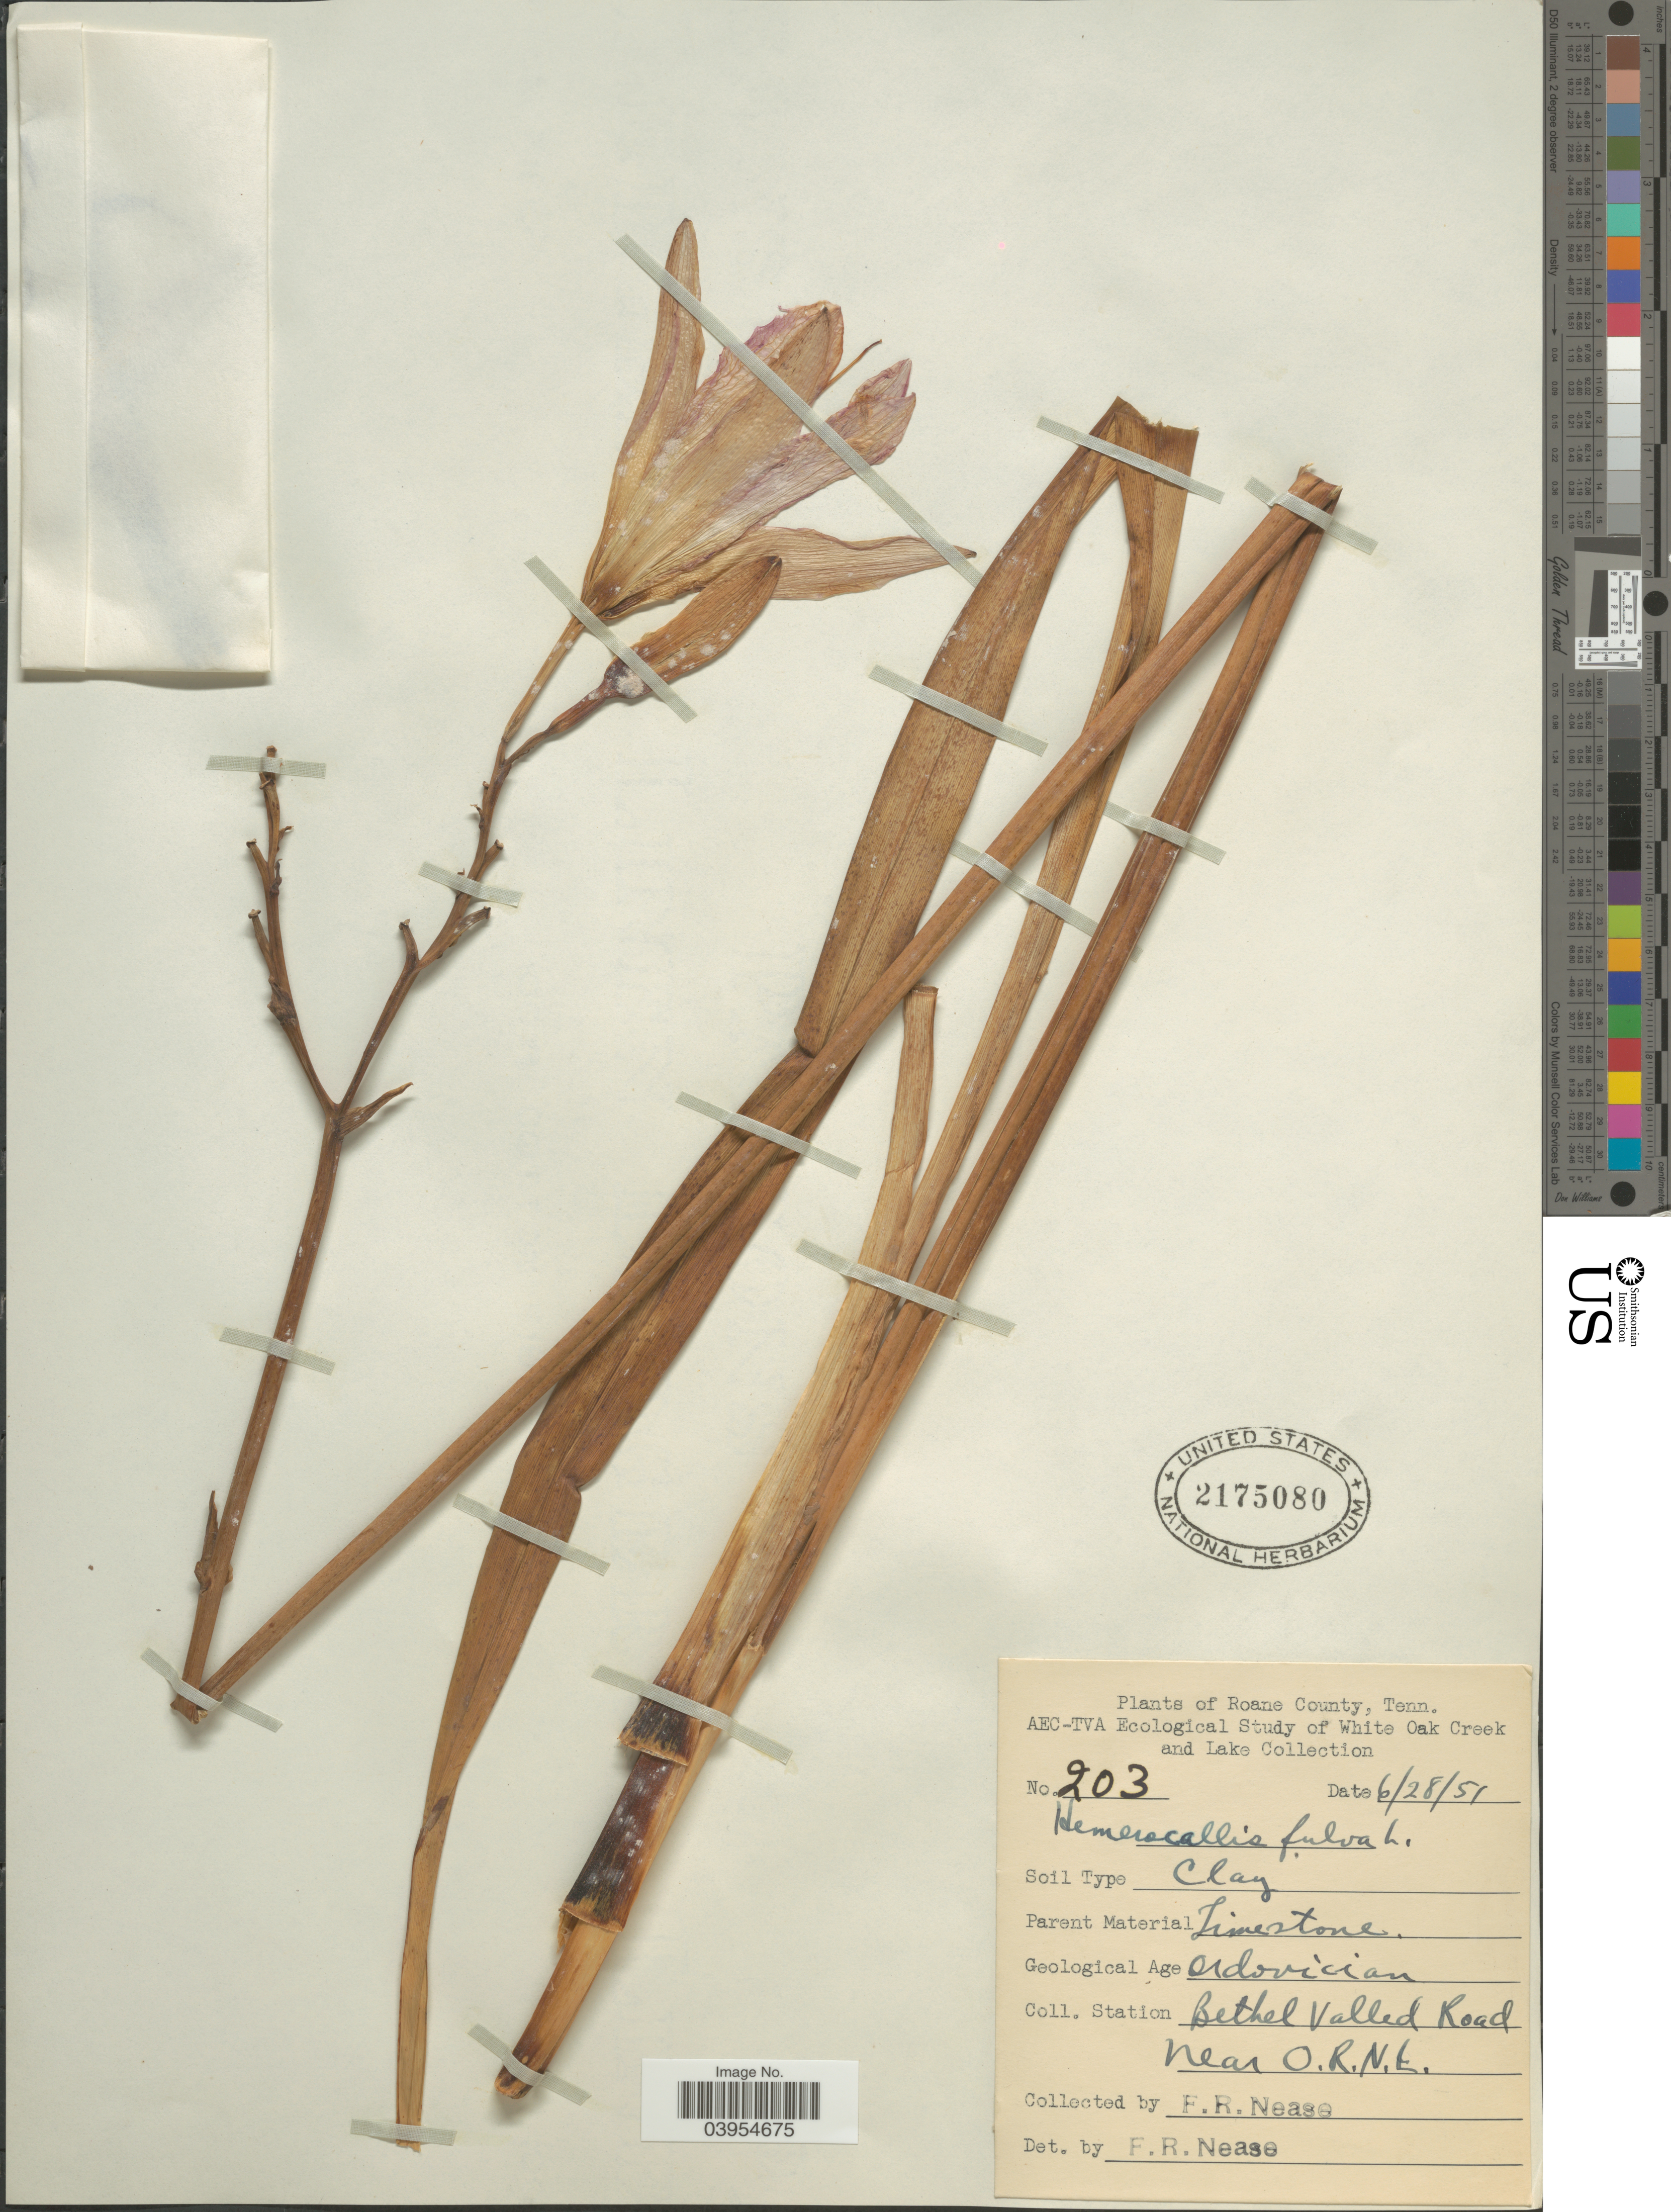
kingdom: Plantae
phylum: Tracheophyta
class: Liliopsida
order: Asparagales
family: Asphodelaceae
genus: Hemerocallis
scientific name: Hemerocallis fulva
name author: L.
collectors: F. Nease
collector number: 203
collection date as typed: Transcribed d/m/y: 28/6/51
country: United States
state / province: Tennessee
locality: Roane County. Station Bethel Valled Road. Near O.R.N.E.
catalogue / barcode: US 2175080